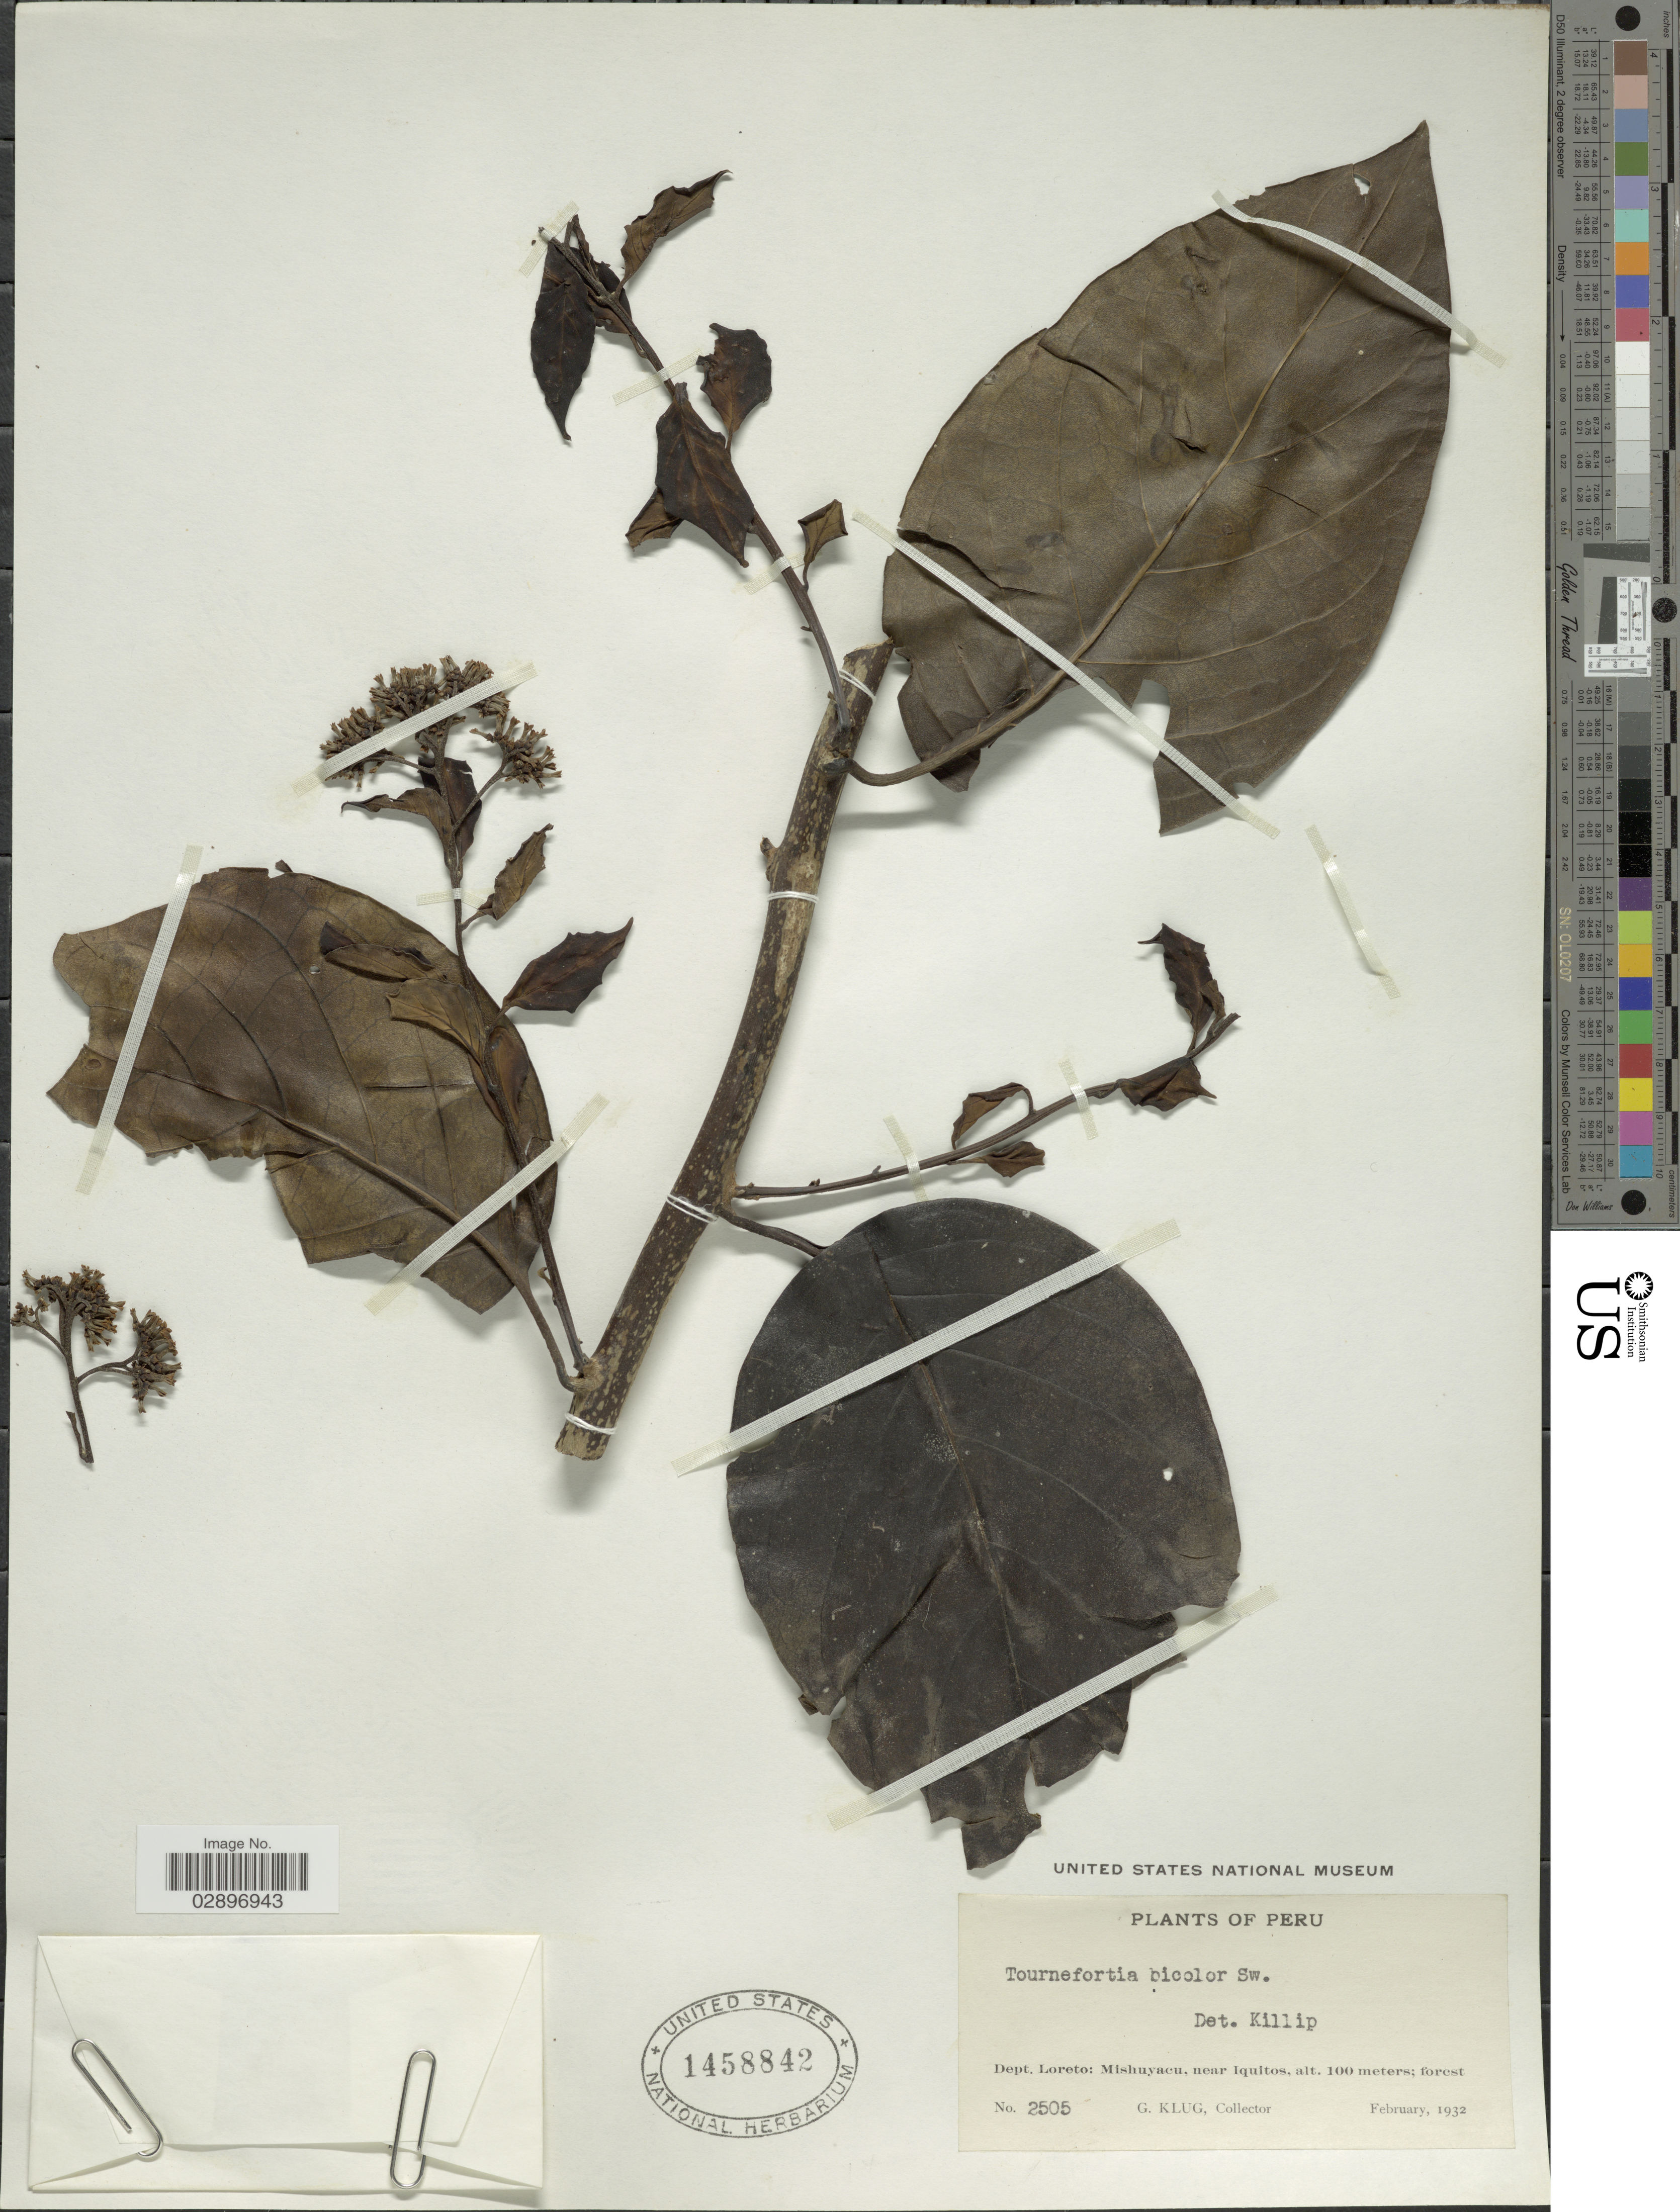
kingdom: Plantae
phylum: Tracheophyta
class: Magnoliopsida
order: Boraginales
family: Heliotropiaceae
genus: Tournefortia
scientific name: Tournefortia bicolor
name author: Sw.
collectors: G. Klug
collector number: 2505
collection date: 1932-02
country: Peru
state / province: Loreto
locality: Dept. Loreto: Mishuyacu, near Iquitos.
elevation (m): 100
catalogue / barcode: US 1458842